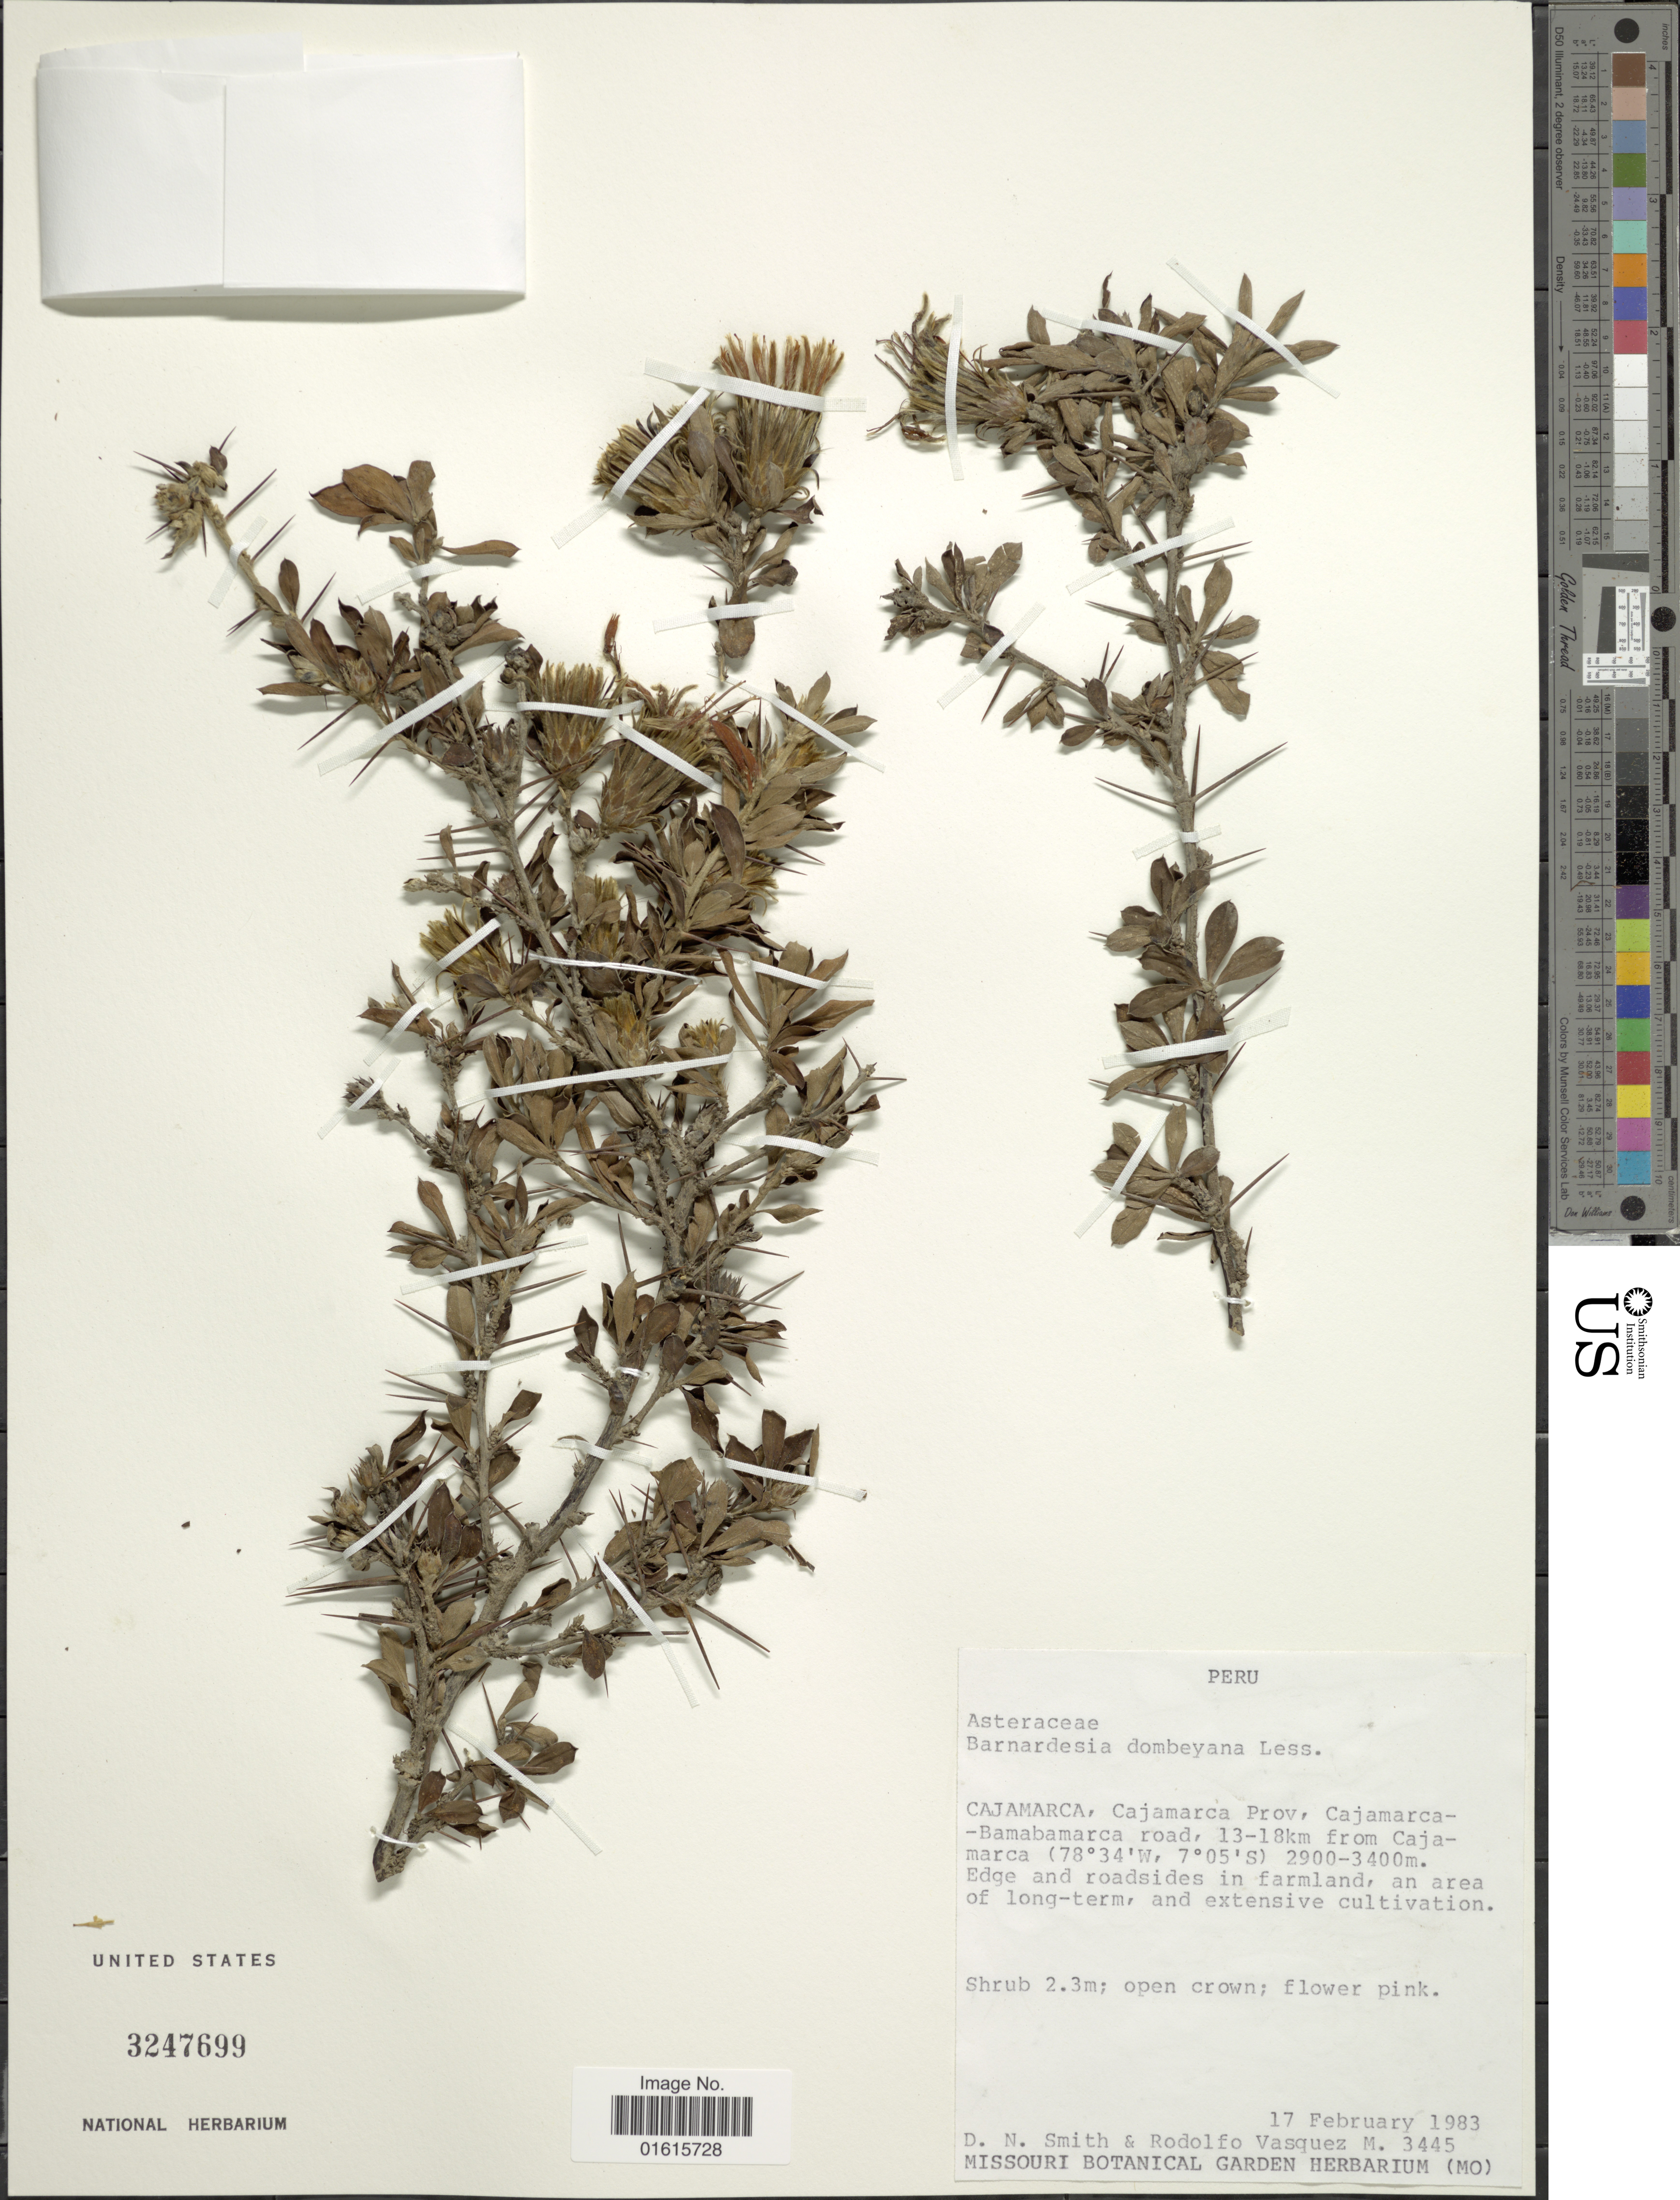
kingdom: Plantae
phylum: Tracheophyta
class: Magnoliopsida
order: Asterales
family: Asteraceae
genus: Barnadesia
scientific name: Barnadesia dombeyana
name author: Less.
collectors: D. Smith & R. Vásquez M.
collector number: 3445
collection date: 1983-02-17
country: Peru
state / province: Cajamarca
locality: Cajamarca Prov. Cajamarca-Bamabamarca road, 13-18 km from Cajamarca, Edge and roadside in farmland, an area of long term, and extensive cultivation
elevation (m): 2900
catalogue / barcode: US 3247699